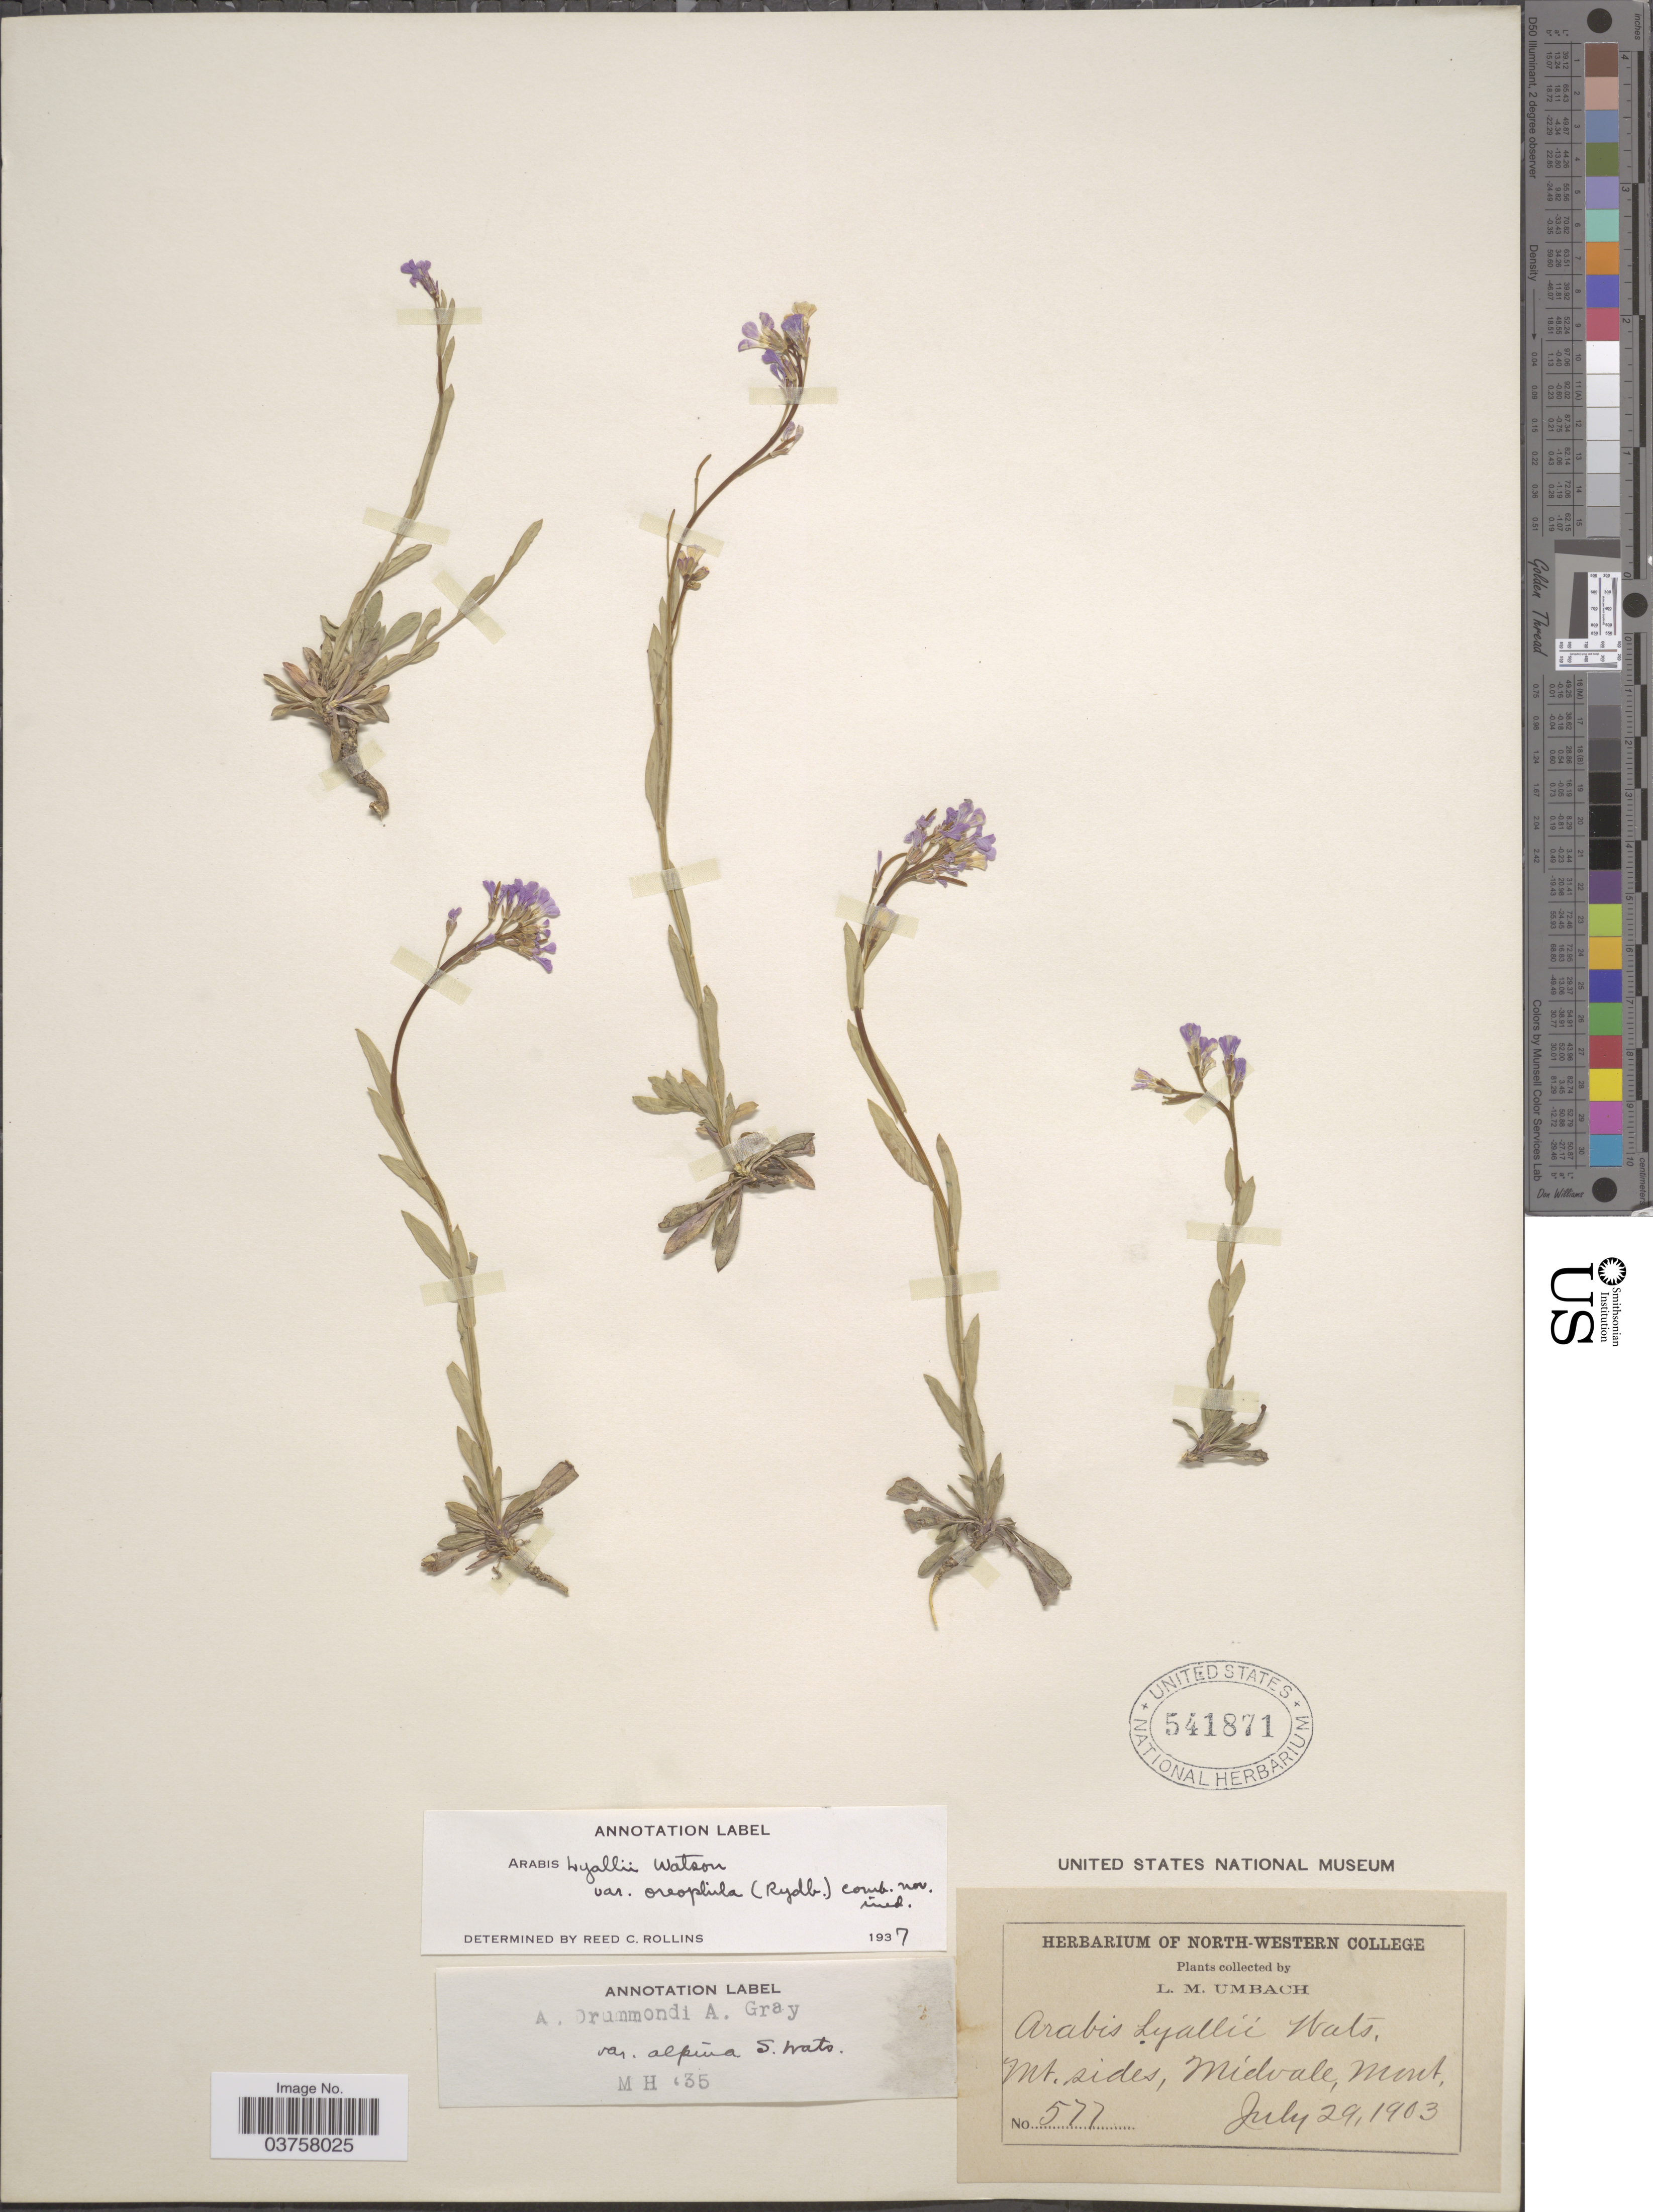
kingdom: Plantae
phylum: Tracheophyta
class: Magnoliopsida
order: Brassicales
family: Brassicaceae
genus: Arabis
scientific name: Arabis lyallii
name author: S. Watson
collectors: L. M. Umbach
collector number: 577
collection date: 1903-07-29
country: United States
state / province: Montana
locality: Mt. sides, Midvale.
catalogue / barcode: US 541871